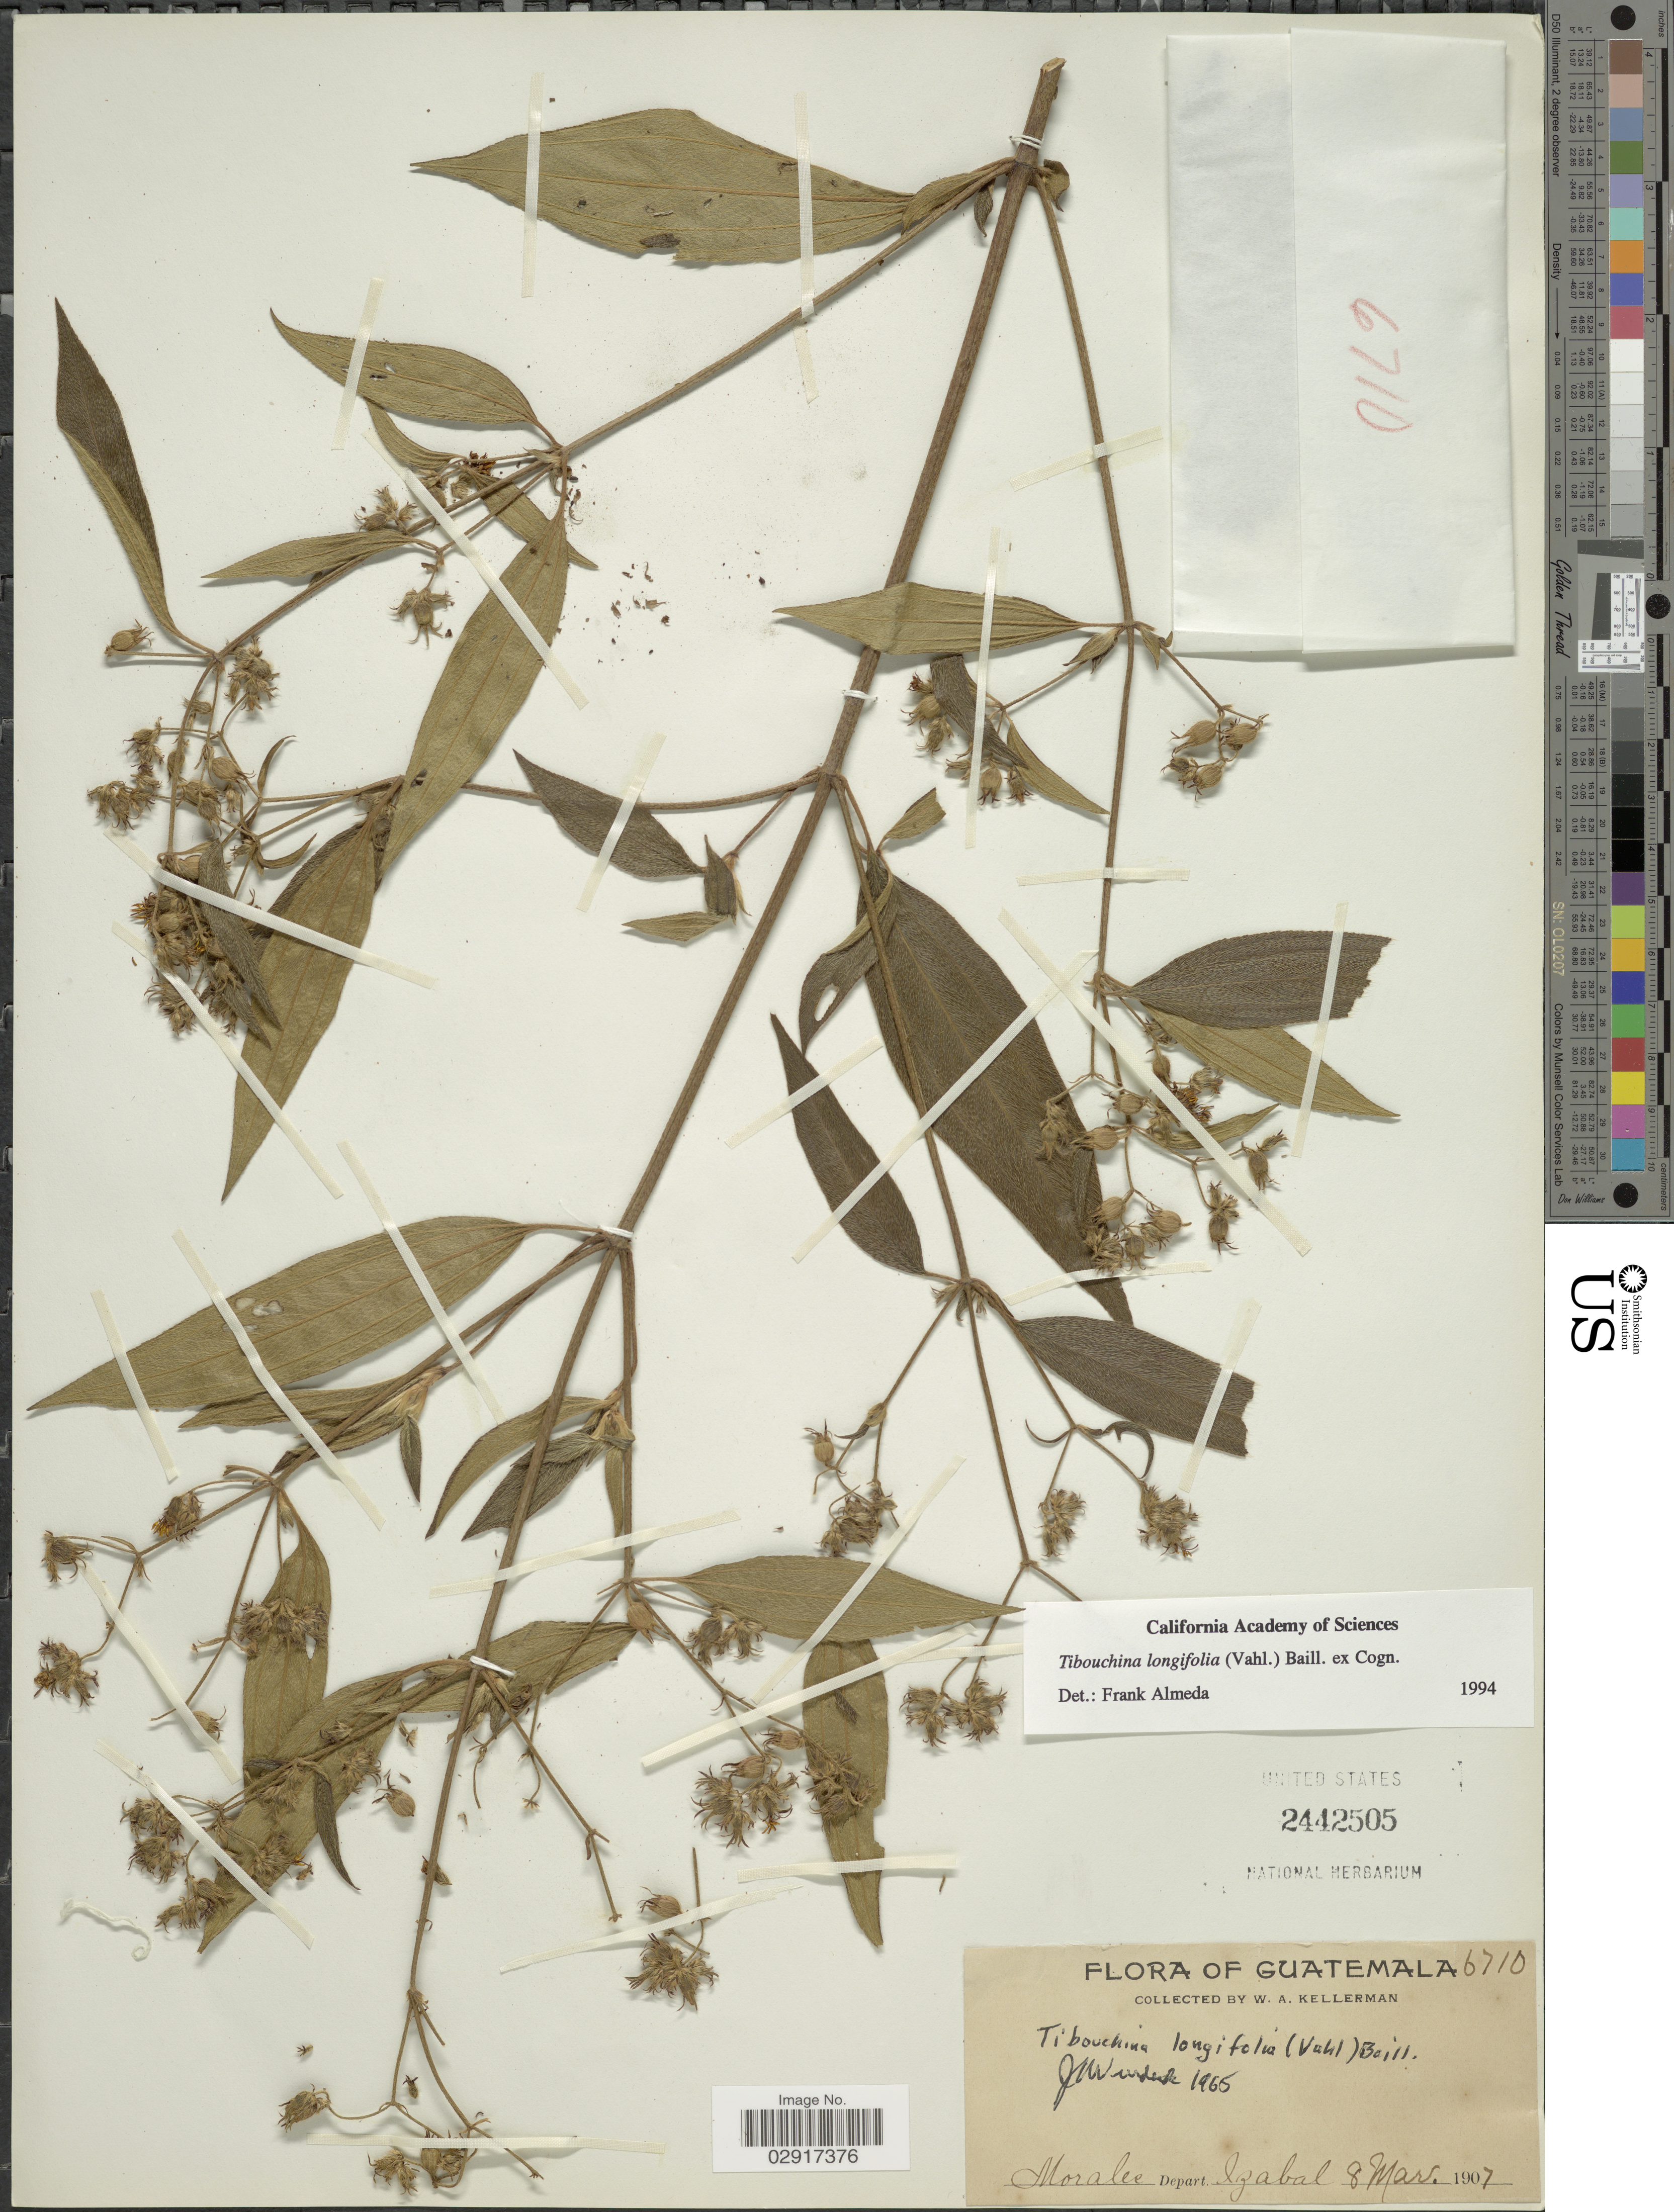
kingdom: Plantae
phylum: Tracheophyta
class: Magnoliopsida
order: Myrtales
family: Melastomataceae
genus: Chaetogastra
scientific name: Chaetogastra longifolia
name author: (Vahl) DC.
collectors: W. Kellerman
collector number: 6710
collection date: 1907-03-08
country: Guatemala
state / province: Izabal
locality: Morale. Depart. Izabal.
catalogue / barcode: US 2442505